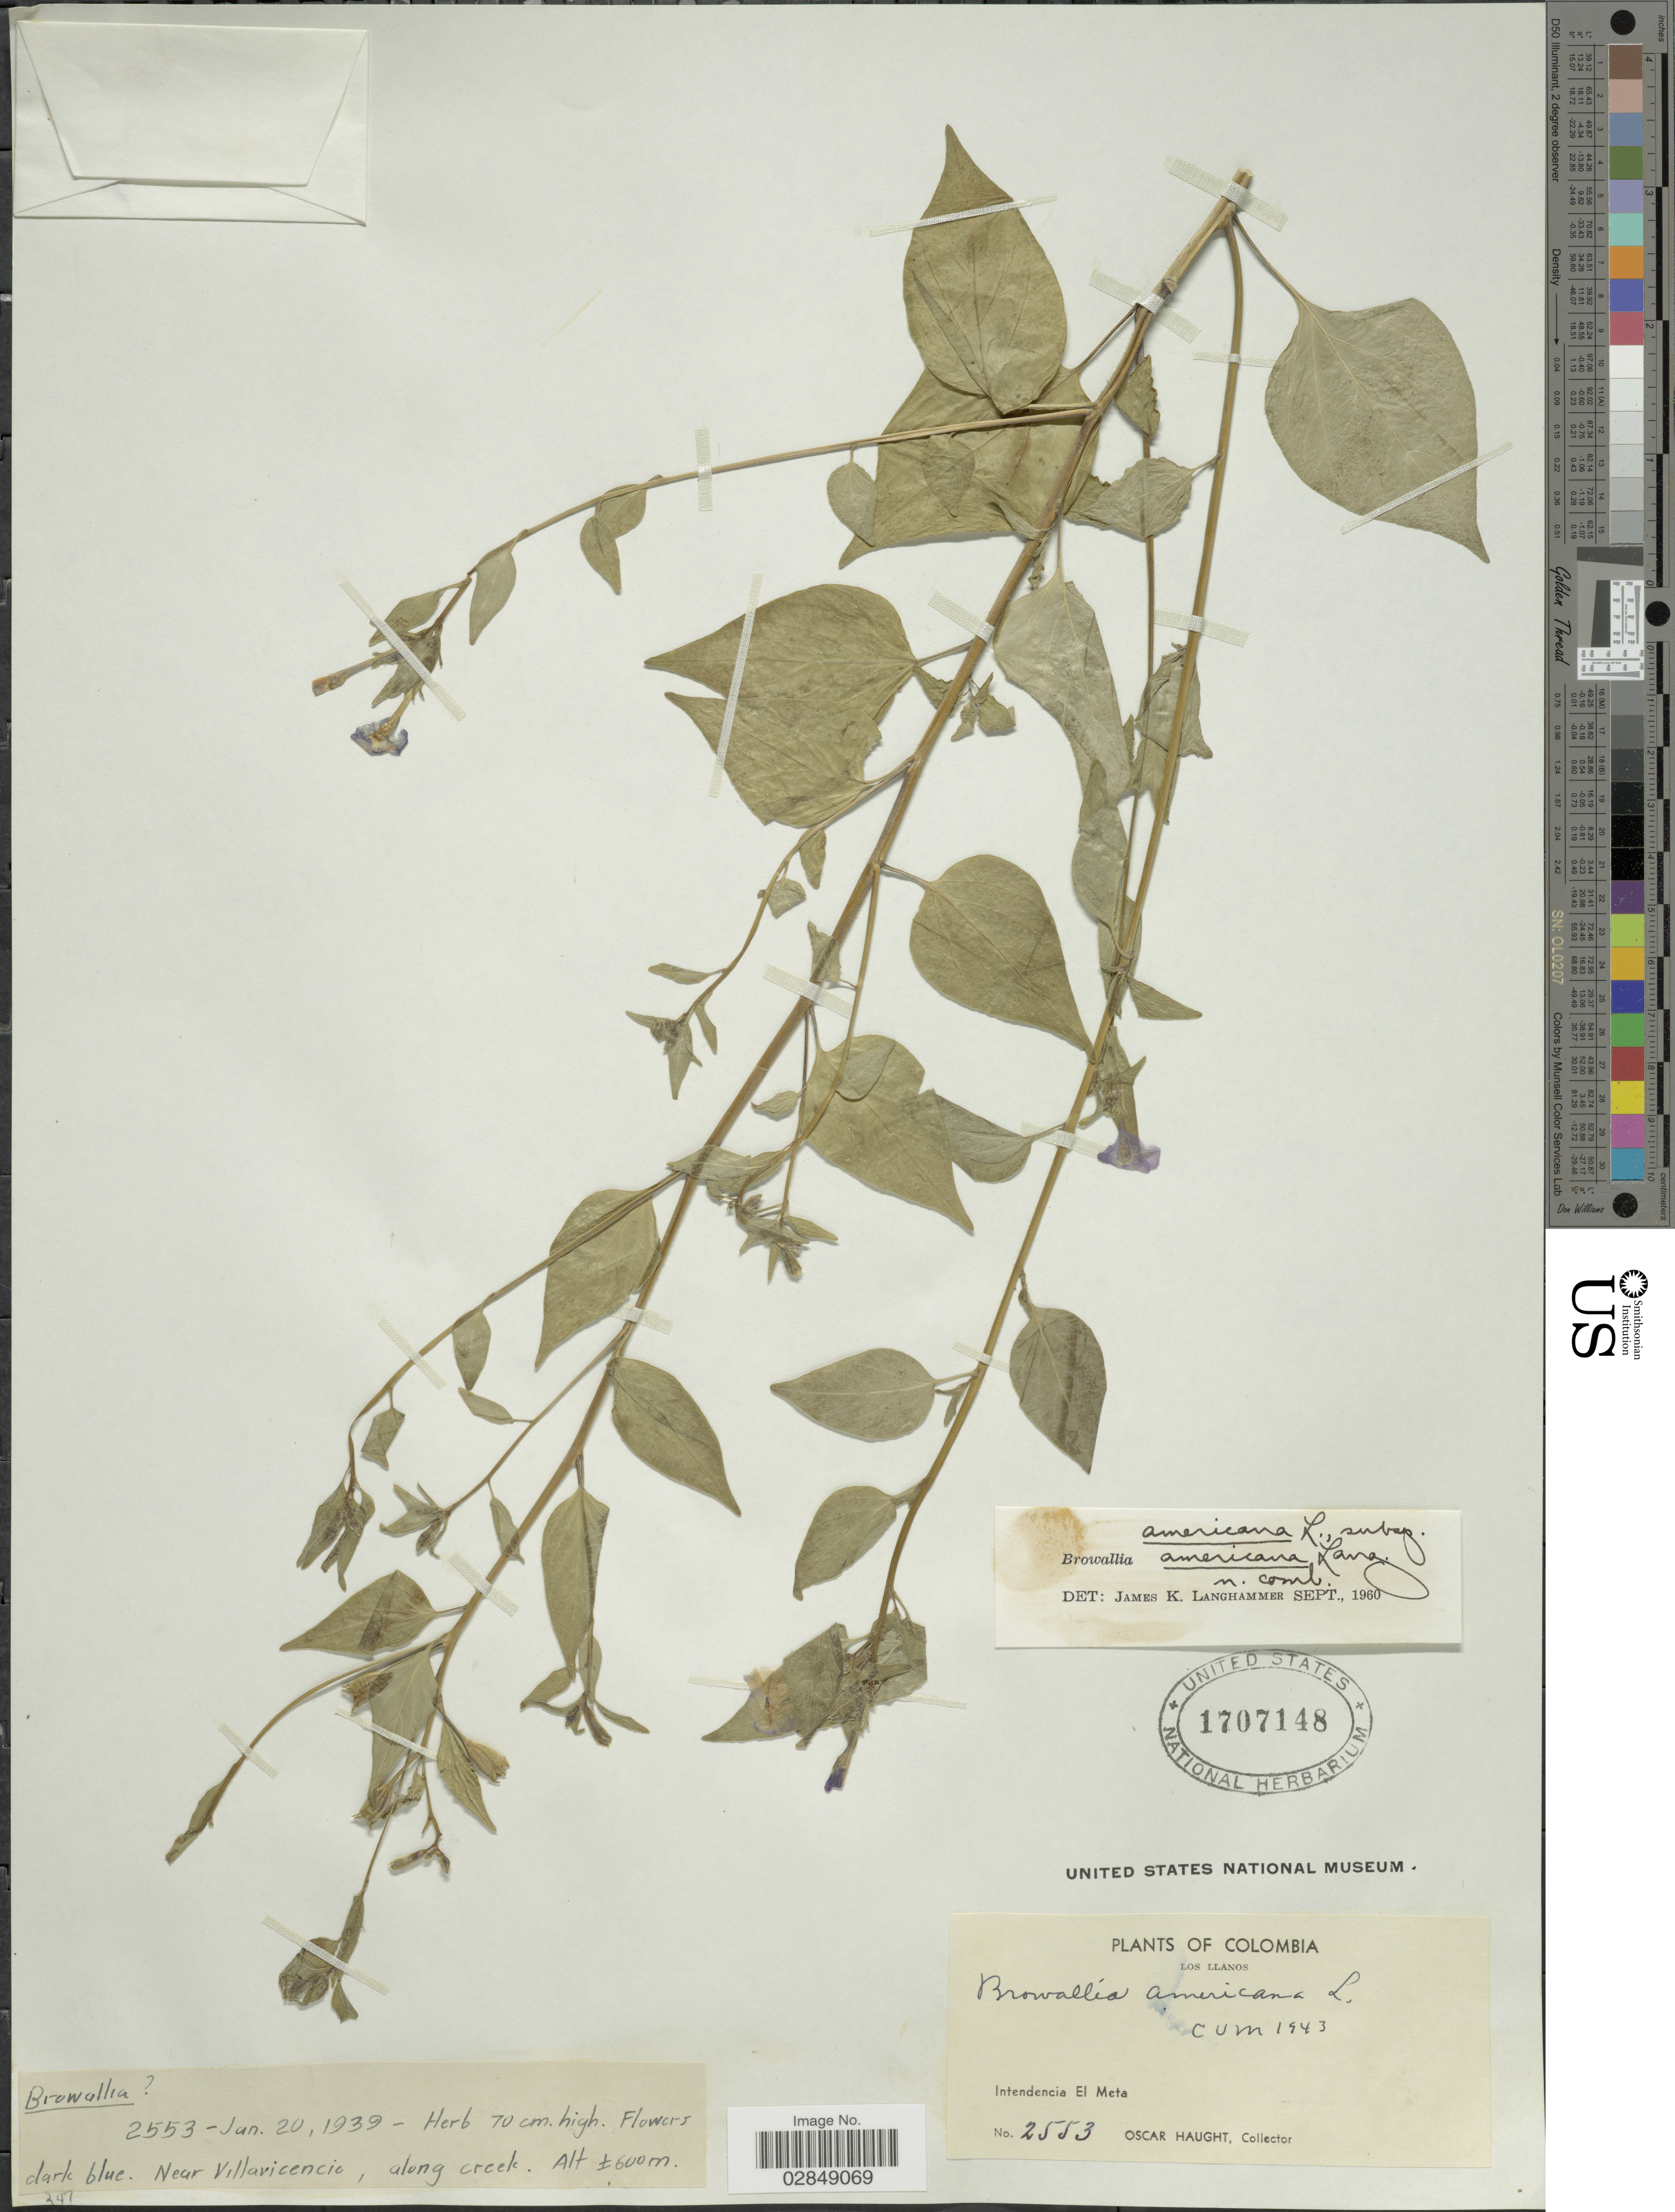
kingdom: Plantae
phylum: Tracheophyta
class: Magnoliopsida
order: Solanales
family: Solanaceae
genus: Browallia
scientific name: Browallia americana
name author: L.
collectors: O. Haught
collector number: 2553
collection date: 1939-01-20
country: Colombia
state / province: Meta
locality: Los Llanos. Near Villavicencia, along creek. Intendencia El Meta.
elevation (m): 600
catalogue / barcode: US 1707148